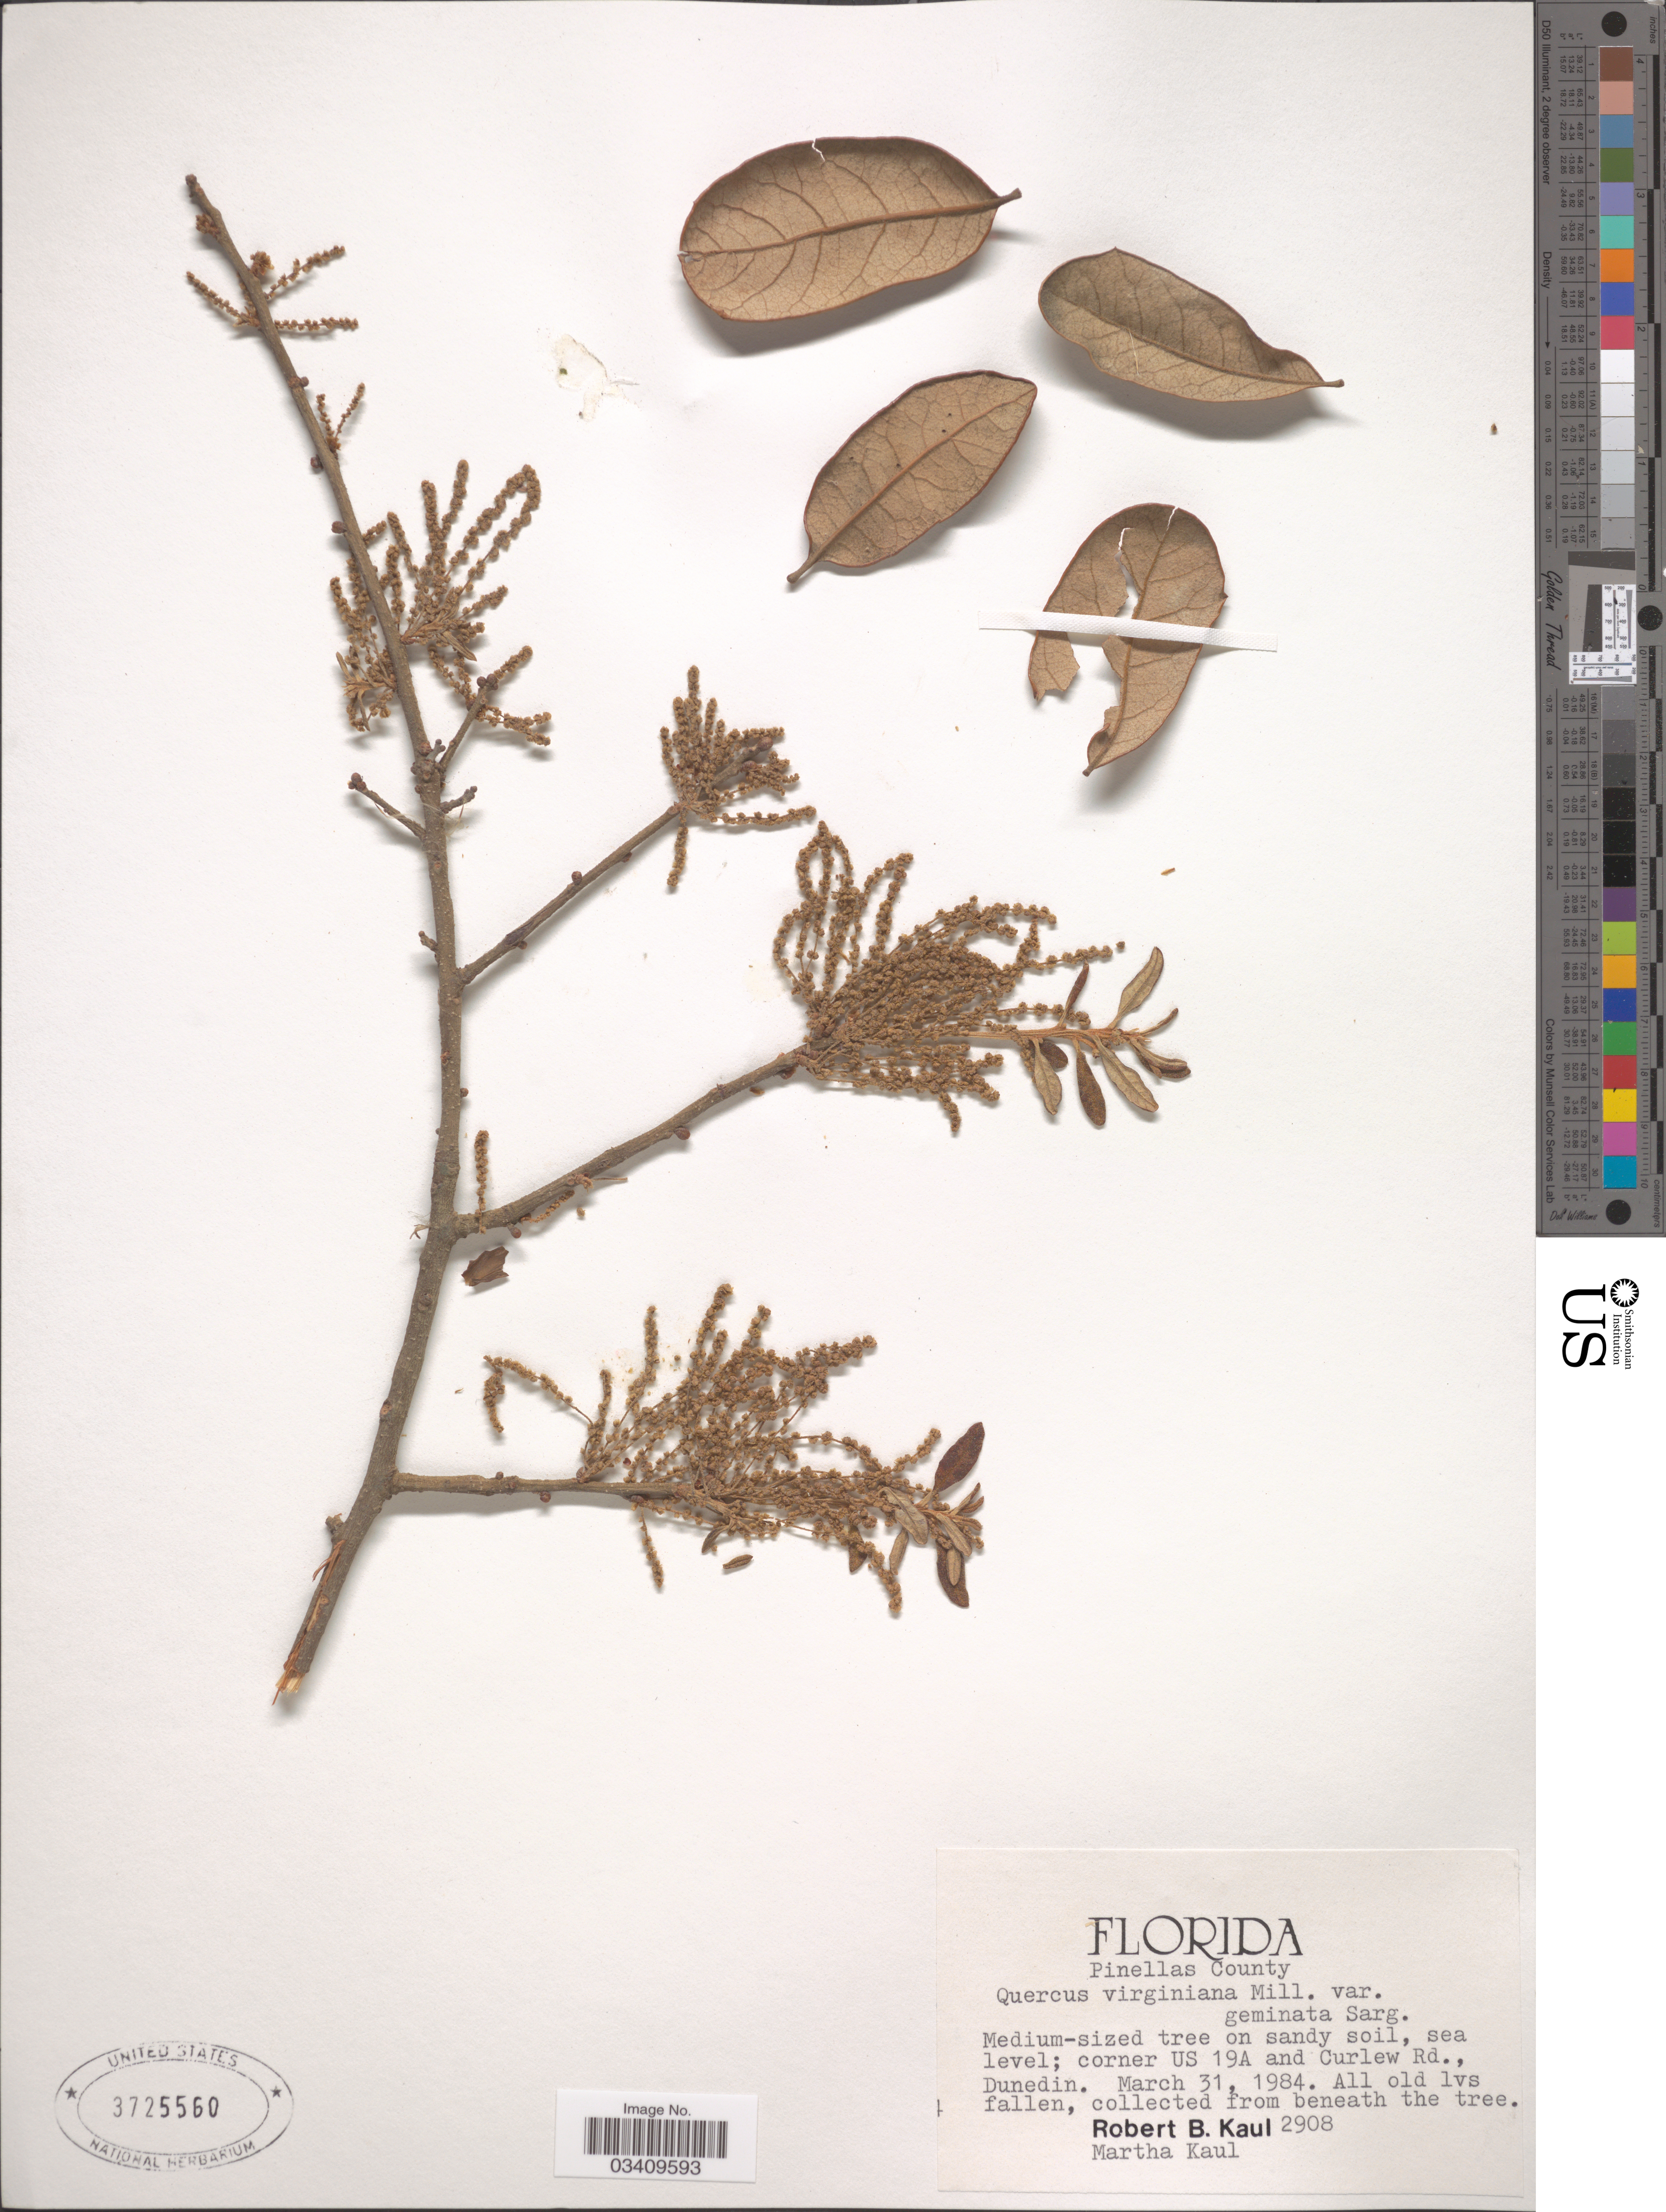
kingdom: Plantae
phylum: Tracheophyta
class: Magnoliopsida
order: Fagales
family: Fagaceae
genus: Quercus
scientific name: Quercus virginiana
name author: Mill.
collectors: R. Kaul & M. Kaul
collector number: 2908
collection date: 1984-03-31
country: United States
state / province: Florida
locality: Pinellas County. Corner US 19A and Curlew Rd., Dunedin.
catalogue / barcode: US 3725560